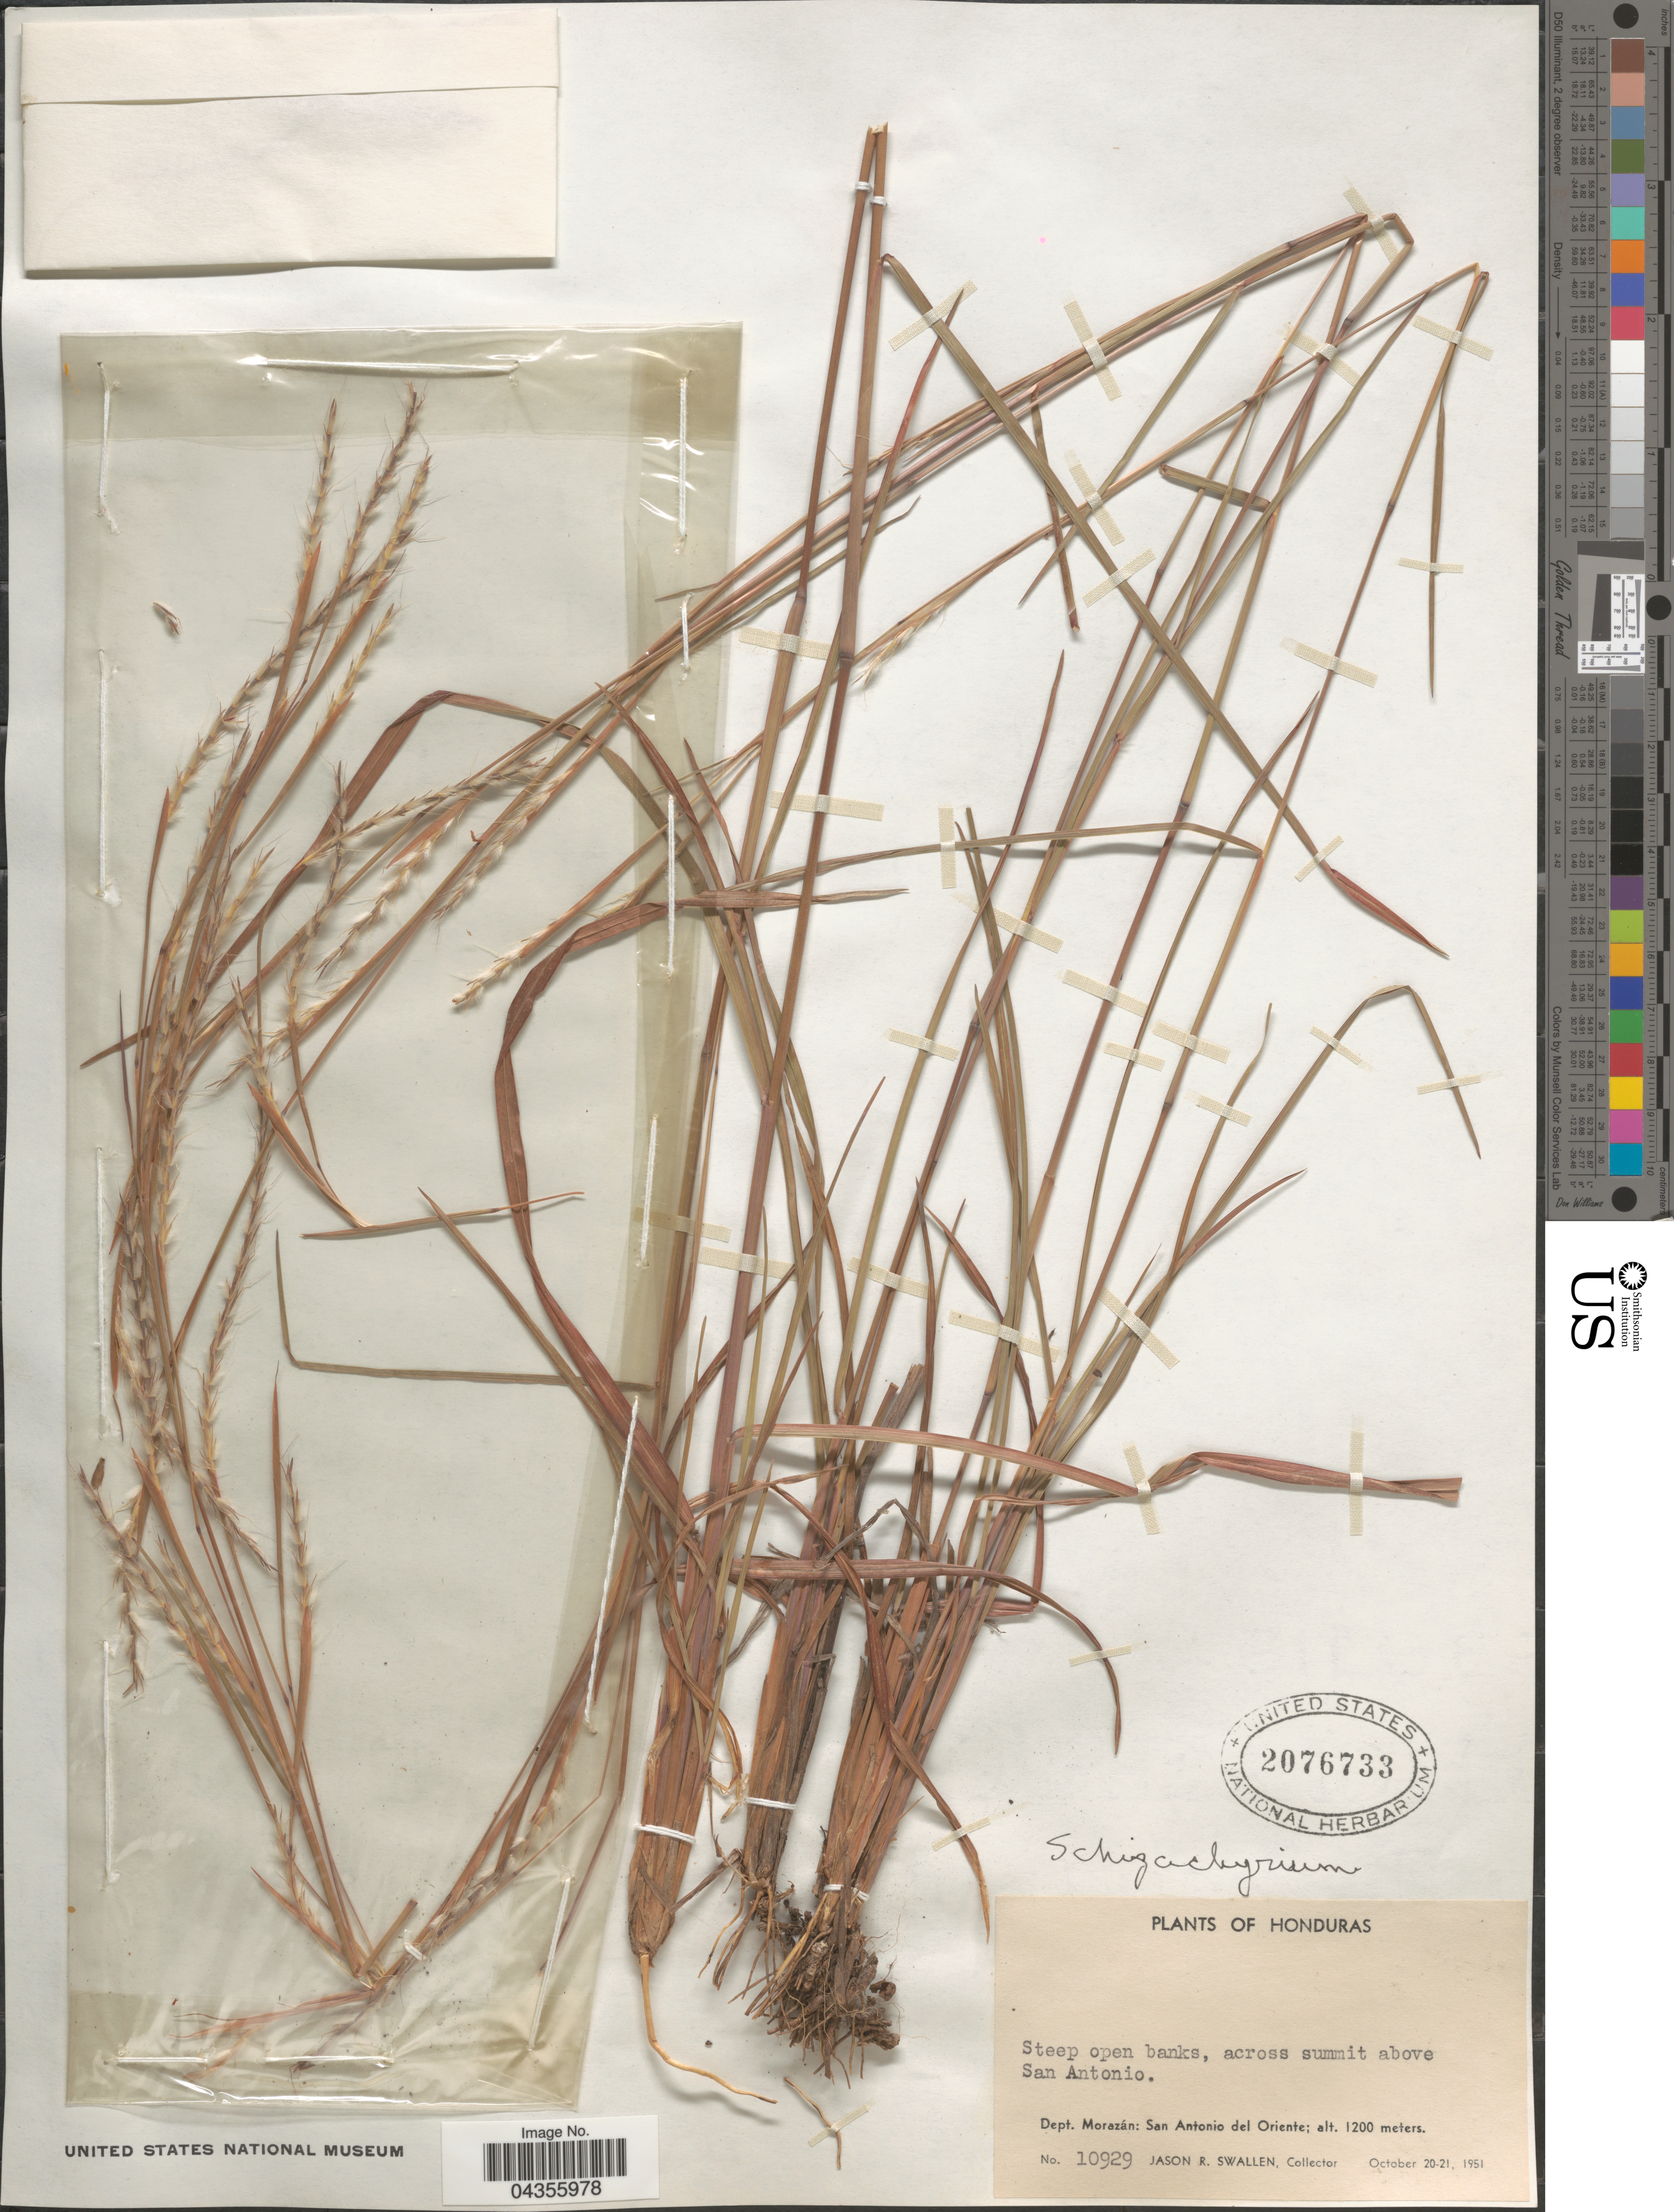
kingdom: Plantae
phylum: Tracheophyta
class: Liliopsida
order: Poales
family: Poaceae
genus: Schizachyrium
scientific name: Schizachyrium sp.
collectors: J. R. Swallen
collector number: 10929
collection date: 1951-10-20/1951-10-21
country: Honduras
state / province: Fco. Morazán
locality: Steep open banks, across summit above San Antonio. Dept. Morazán: San Antonio del Oriente.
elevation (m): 1200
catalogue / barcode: US 2076733